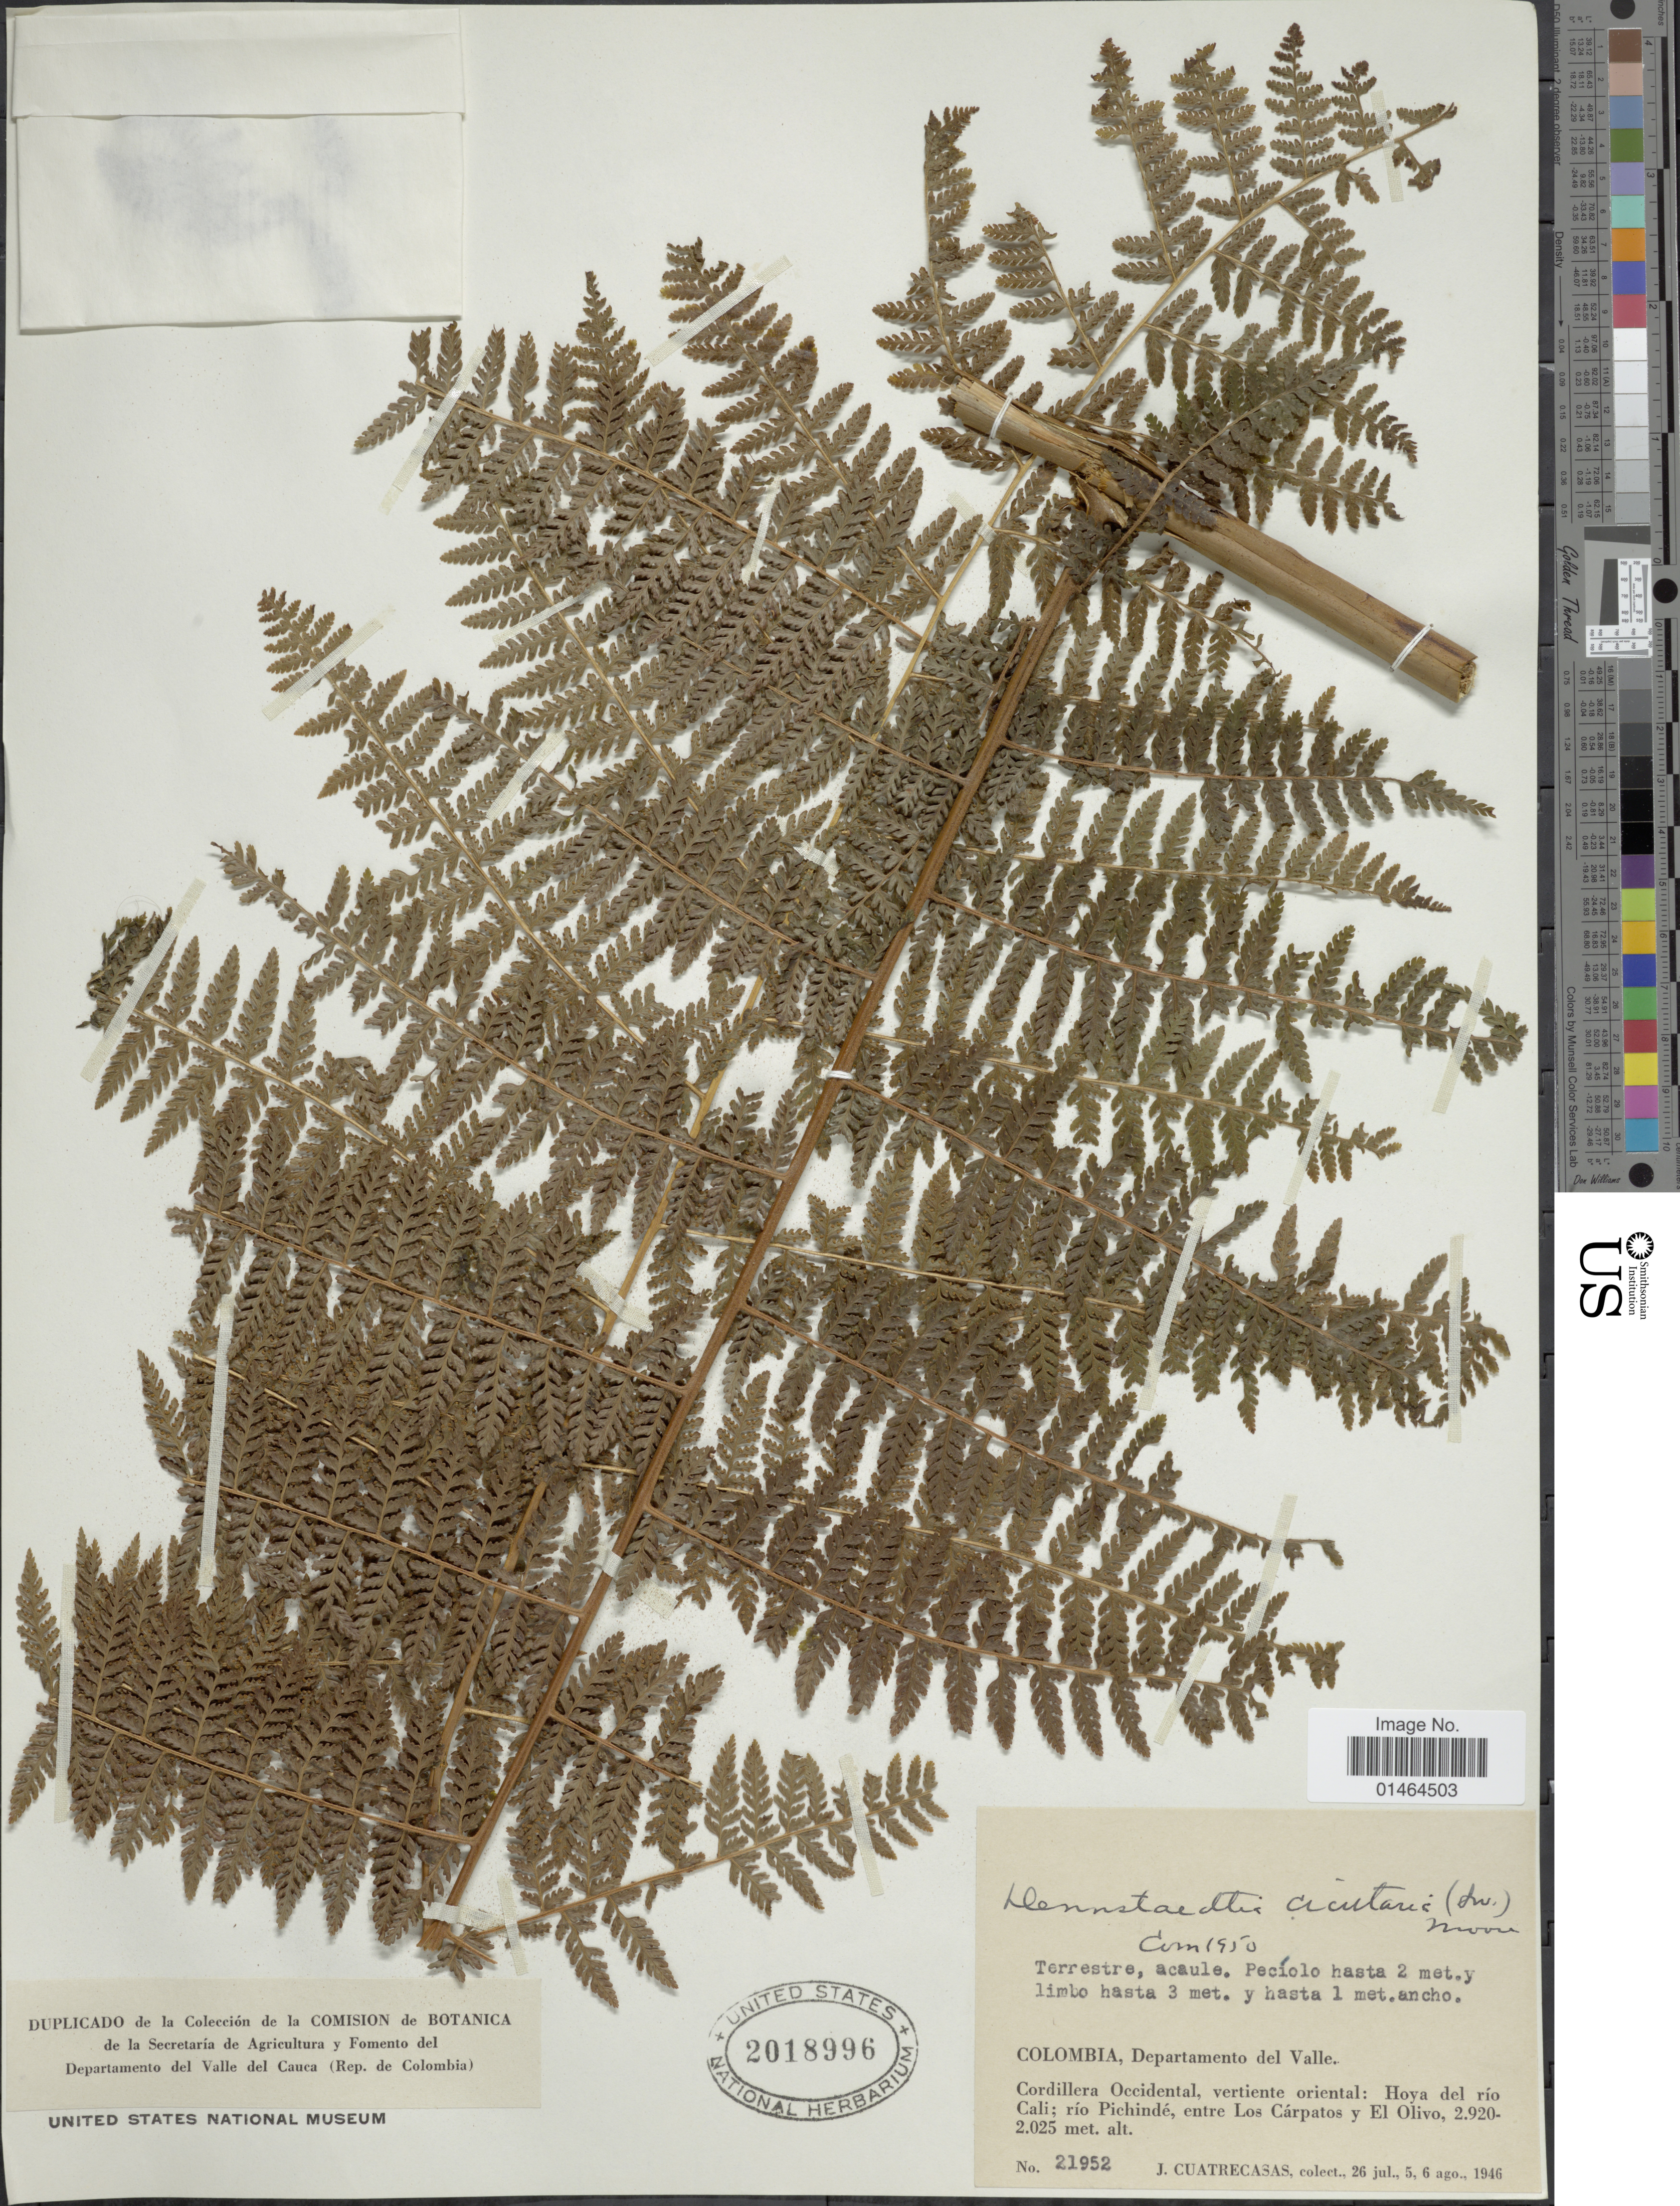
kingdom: Plantae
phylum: Tracheophyta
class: Polypodiopsida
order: Polypodiales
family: Dennstaedtiaceae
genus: Dennstaedtia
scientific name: Dennstaedtia cicutaria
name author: (Sw.) T. Moore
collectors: J. Cuatrecasas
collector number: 21952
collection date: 1946-07-26/1946-08-06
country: Colombia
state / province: Valle del Cauca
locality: Departamento del Valle. Cordillera Occidental, vertiente oriental: Hoya del río Cali; río Pichindé, entre Los Cárpatos y El Olivo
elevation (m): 2025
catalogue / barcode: US 2018996